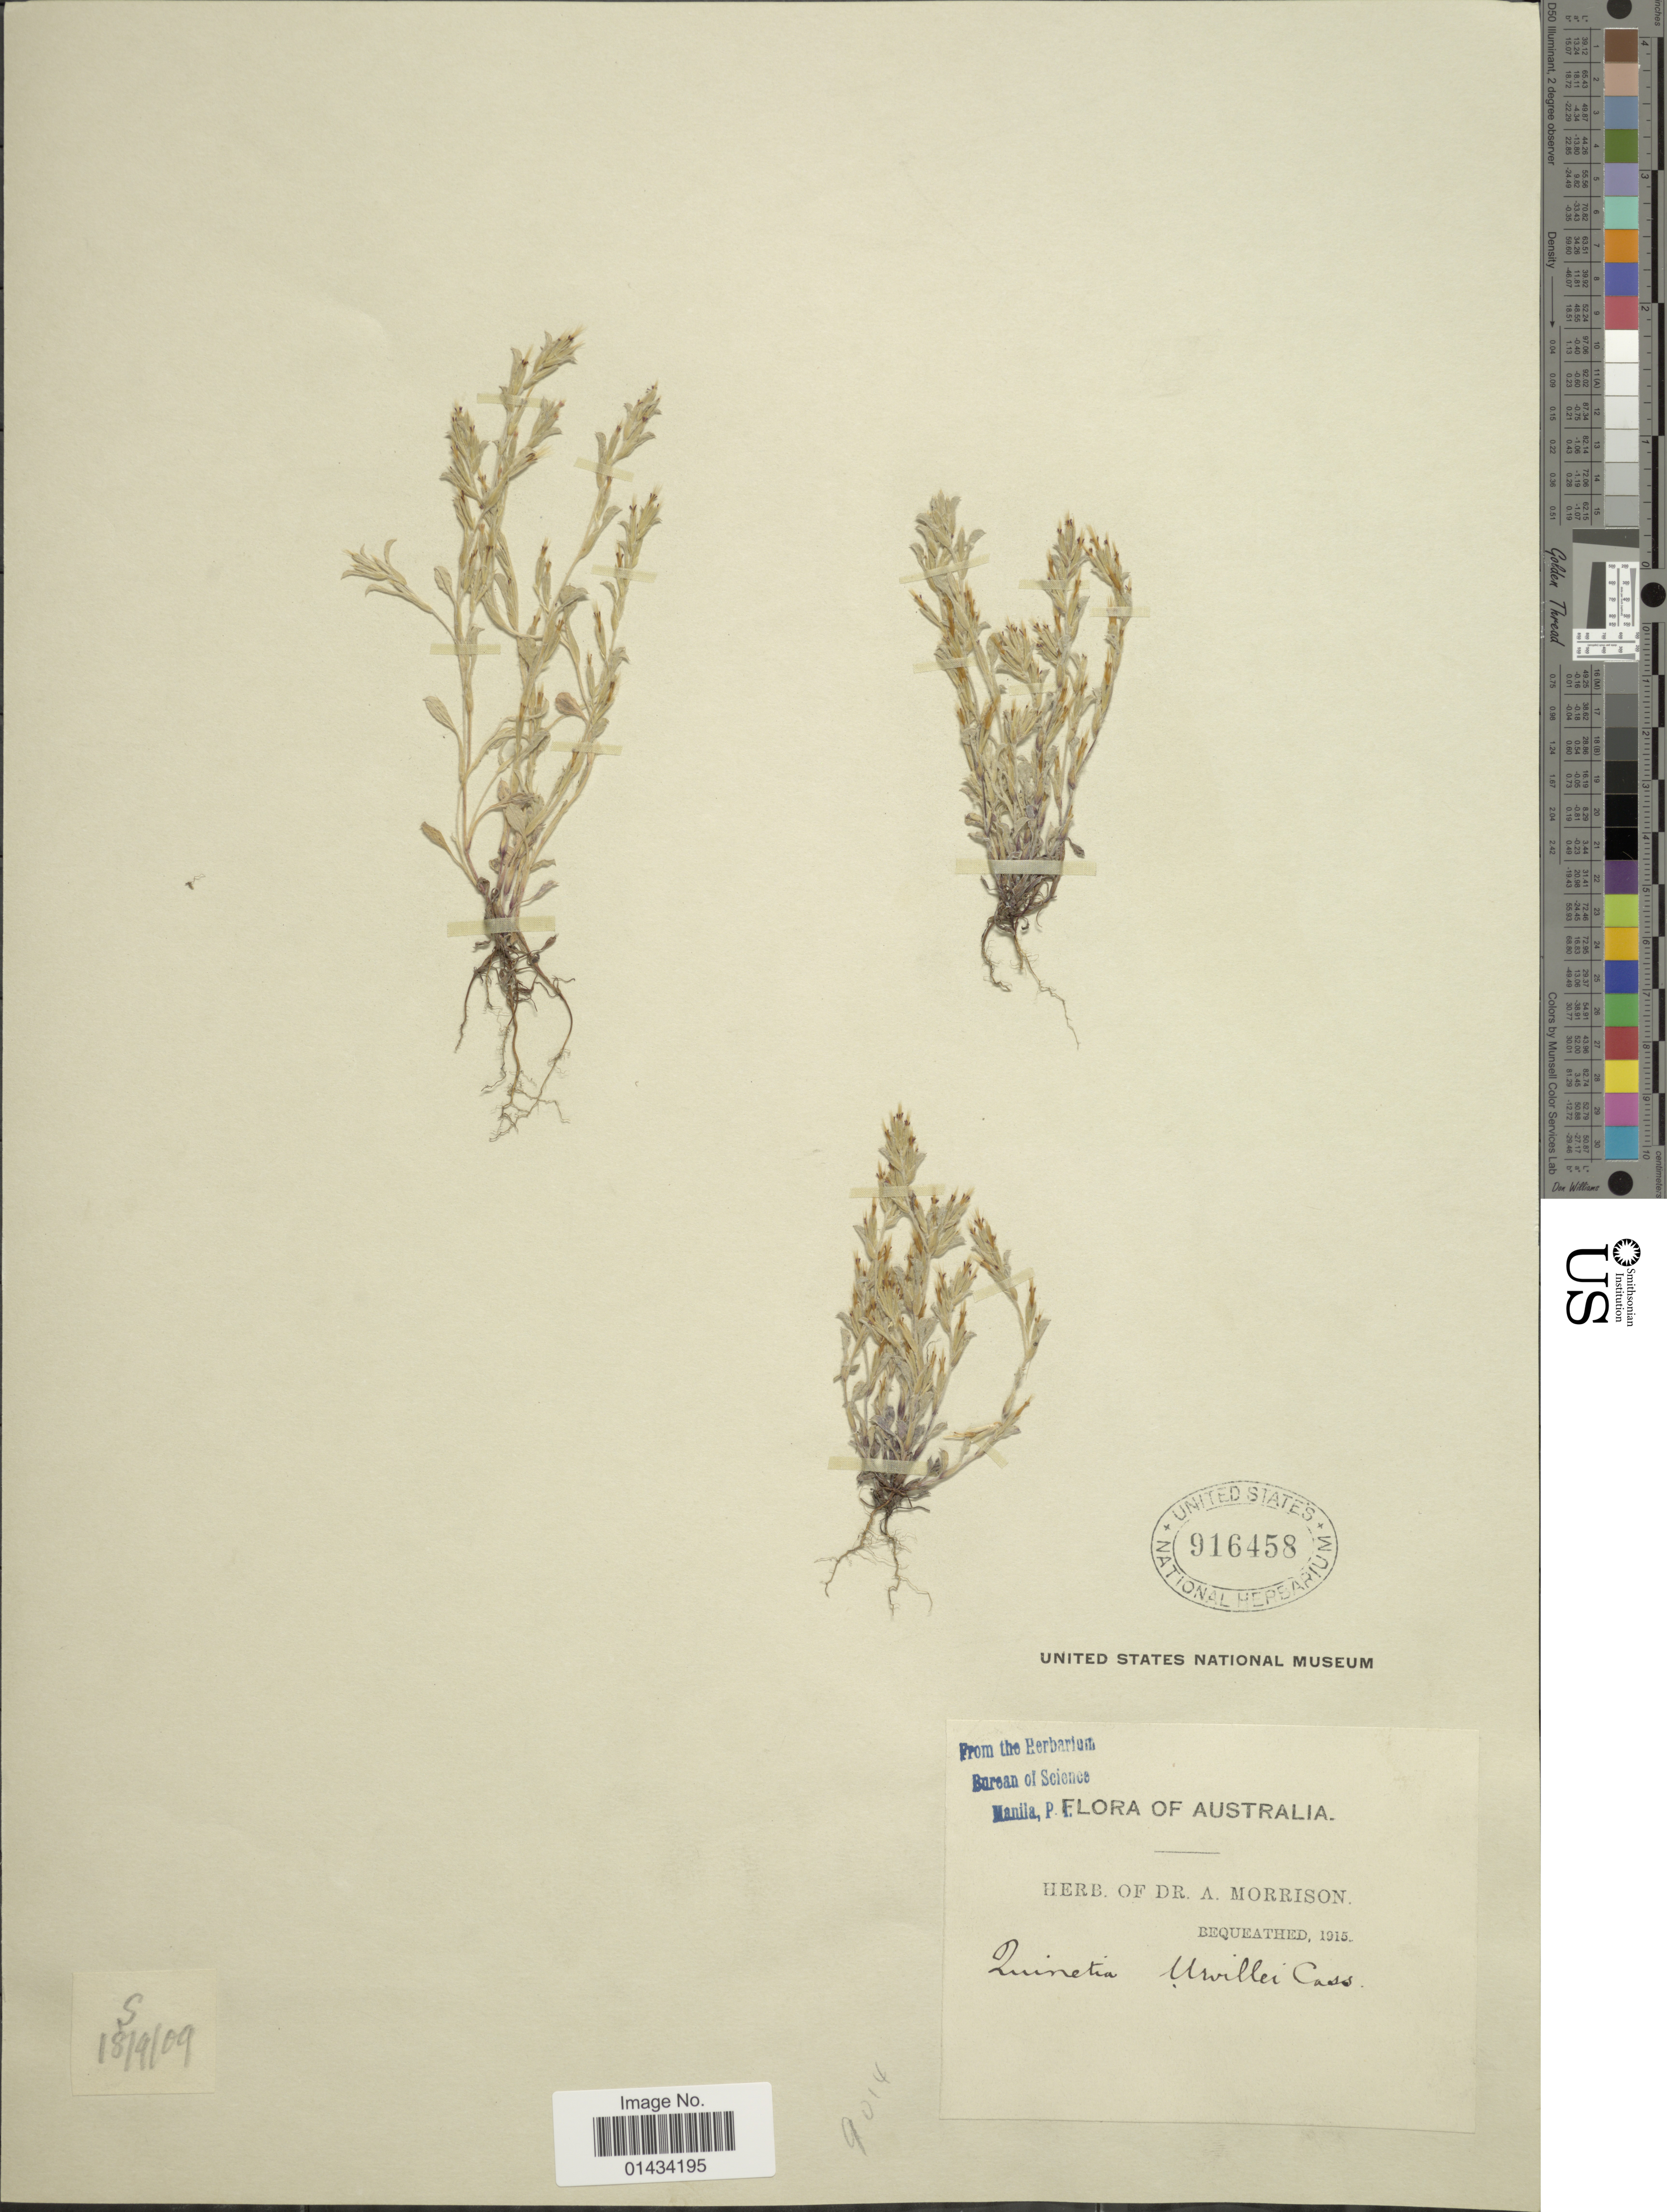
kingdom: Plantae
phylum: Tracheophyta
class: Magnoliopsida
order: Asterales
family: Asteraceae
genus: Quinetia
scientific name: Quinetia urvillei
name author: Cass.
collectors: ex herb. Dr. A. Morrison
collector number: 9014?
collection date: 1915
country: Australia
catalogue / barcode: US 916458